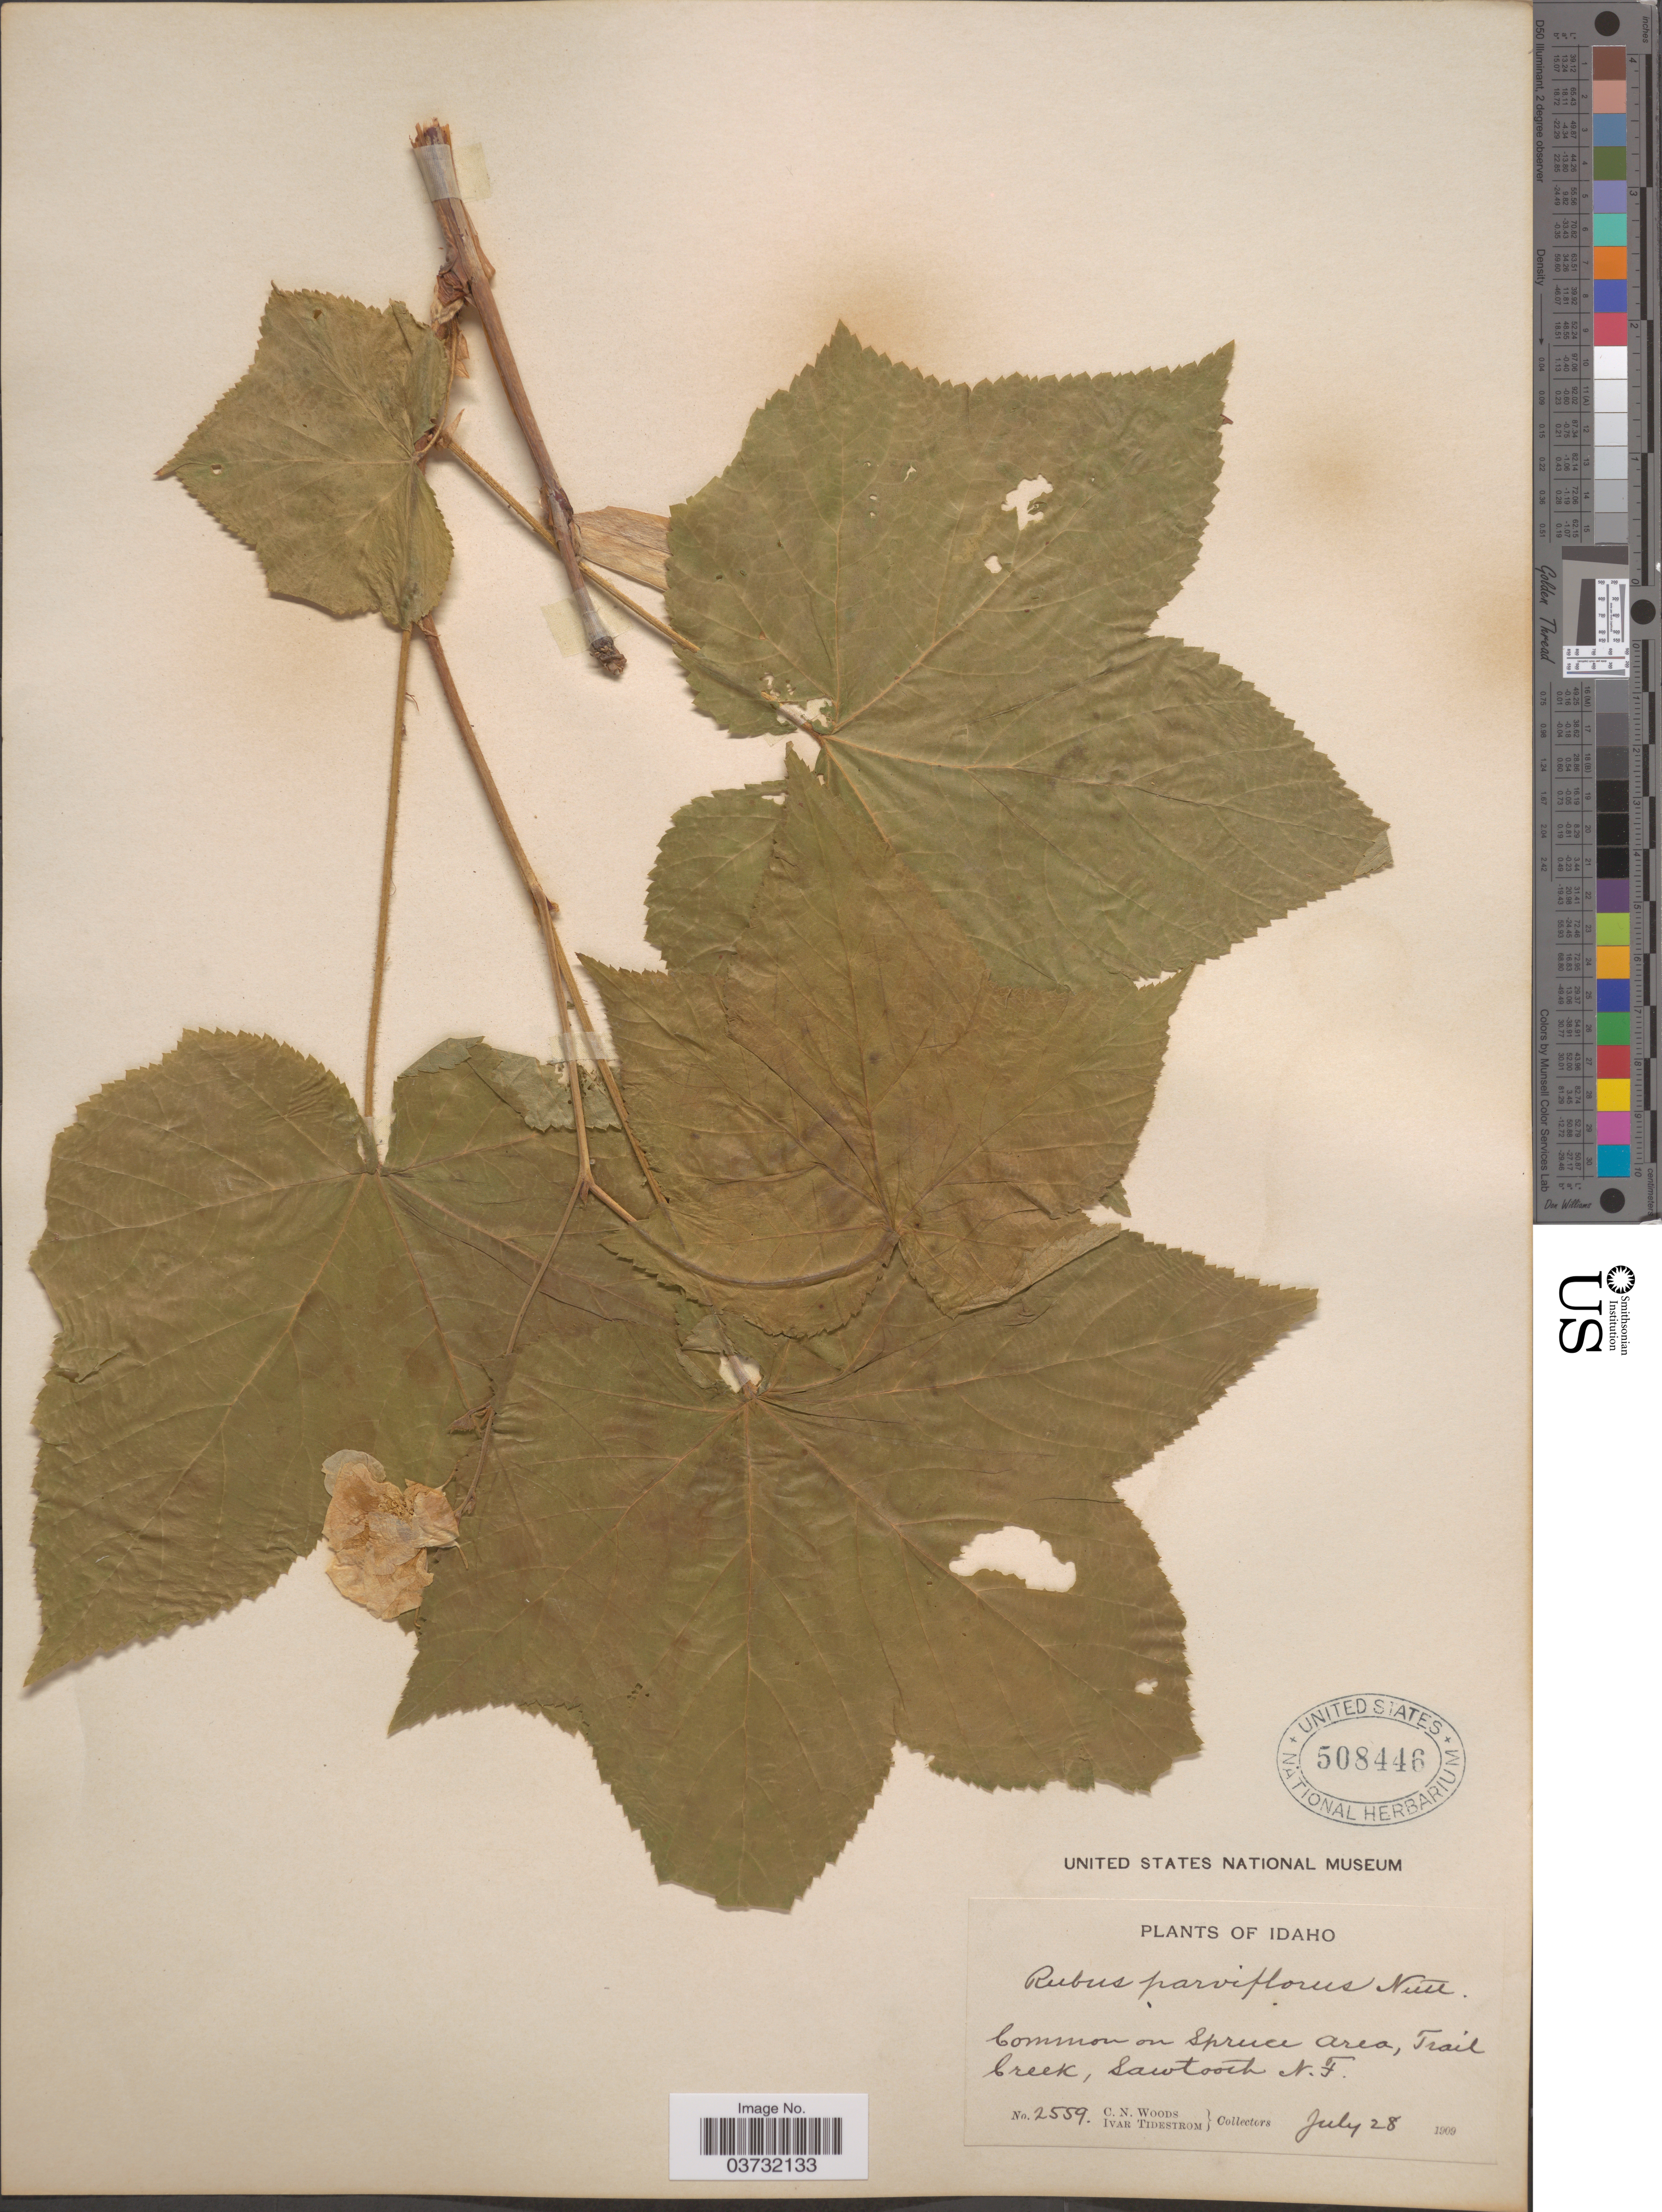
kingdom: Plantae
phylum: Tracheophyta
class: Magnoliopsida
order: Rosales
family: Rosaceae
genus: Rubus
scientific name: Rubus parviflorus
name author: Nutt.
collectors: C. Woods & I. F. Tidestrom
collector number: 2559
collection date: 1909-07-28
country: United States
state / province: Idaho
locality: On Spruce area, Trail Creek, Sawtooth N.F.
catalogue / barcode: US 508446